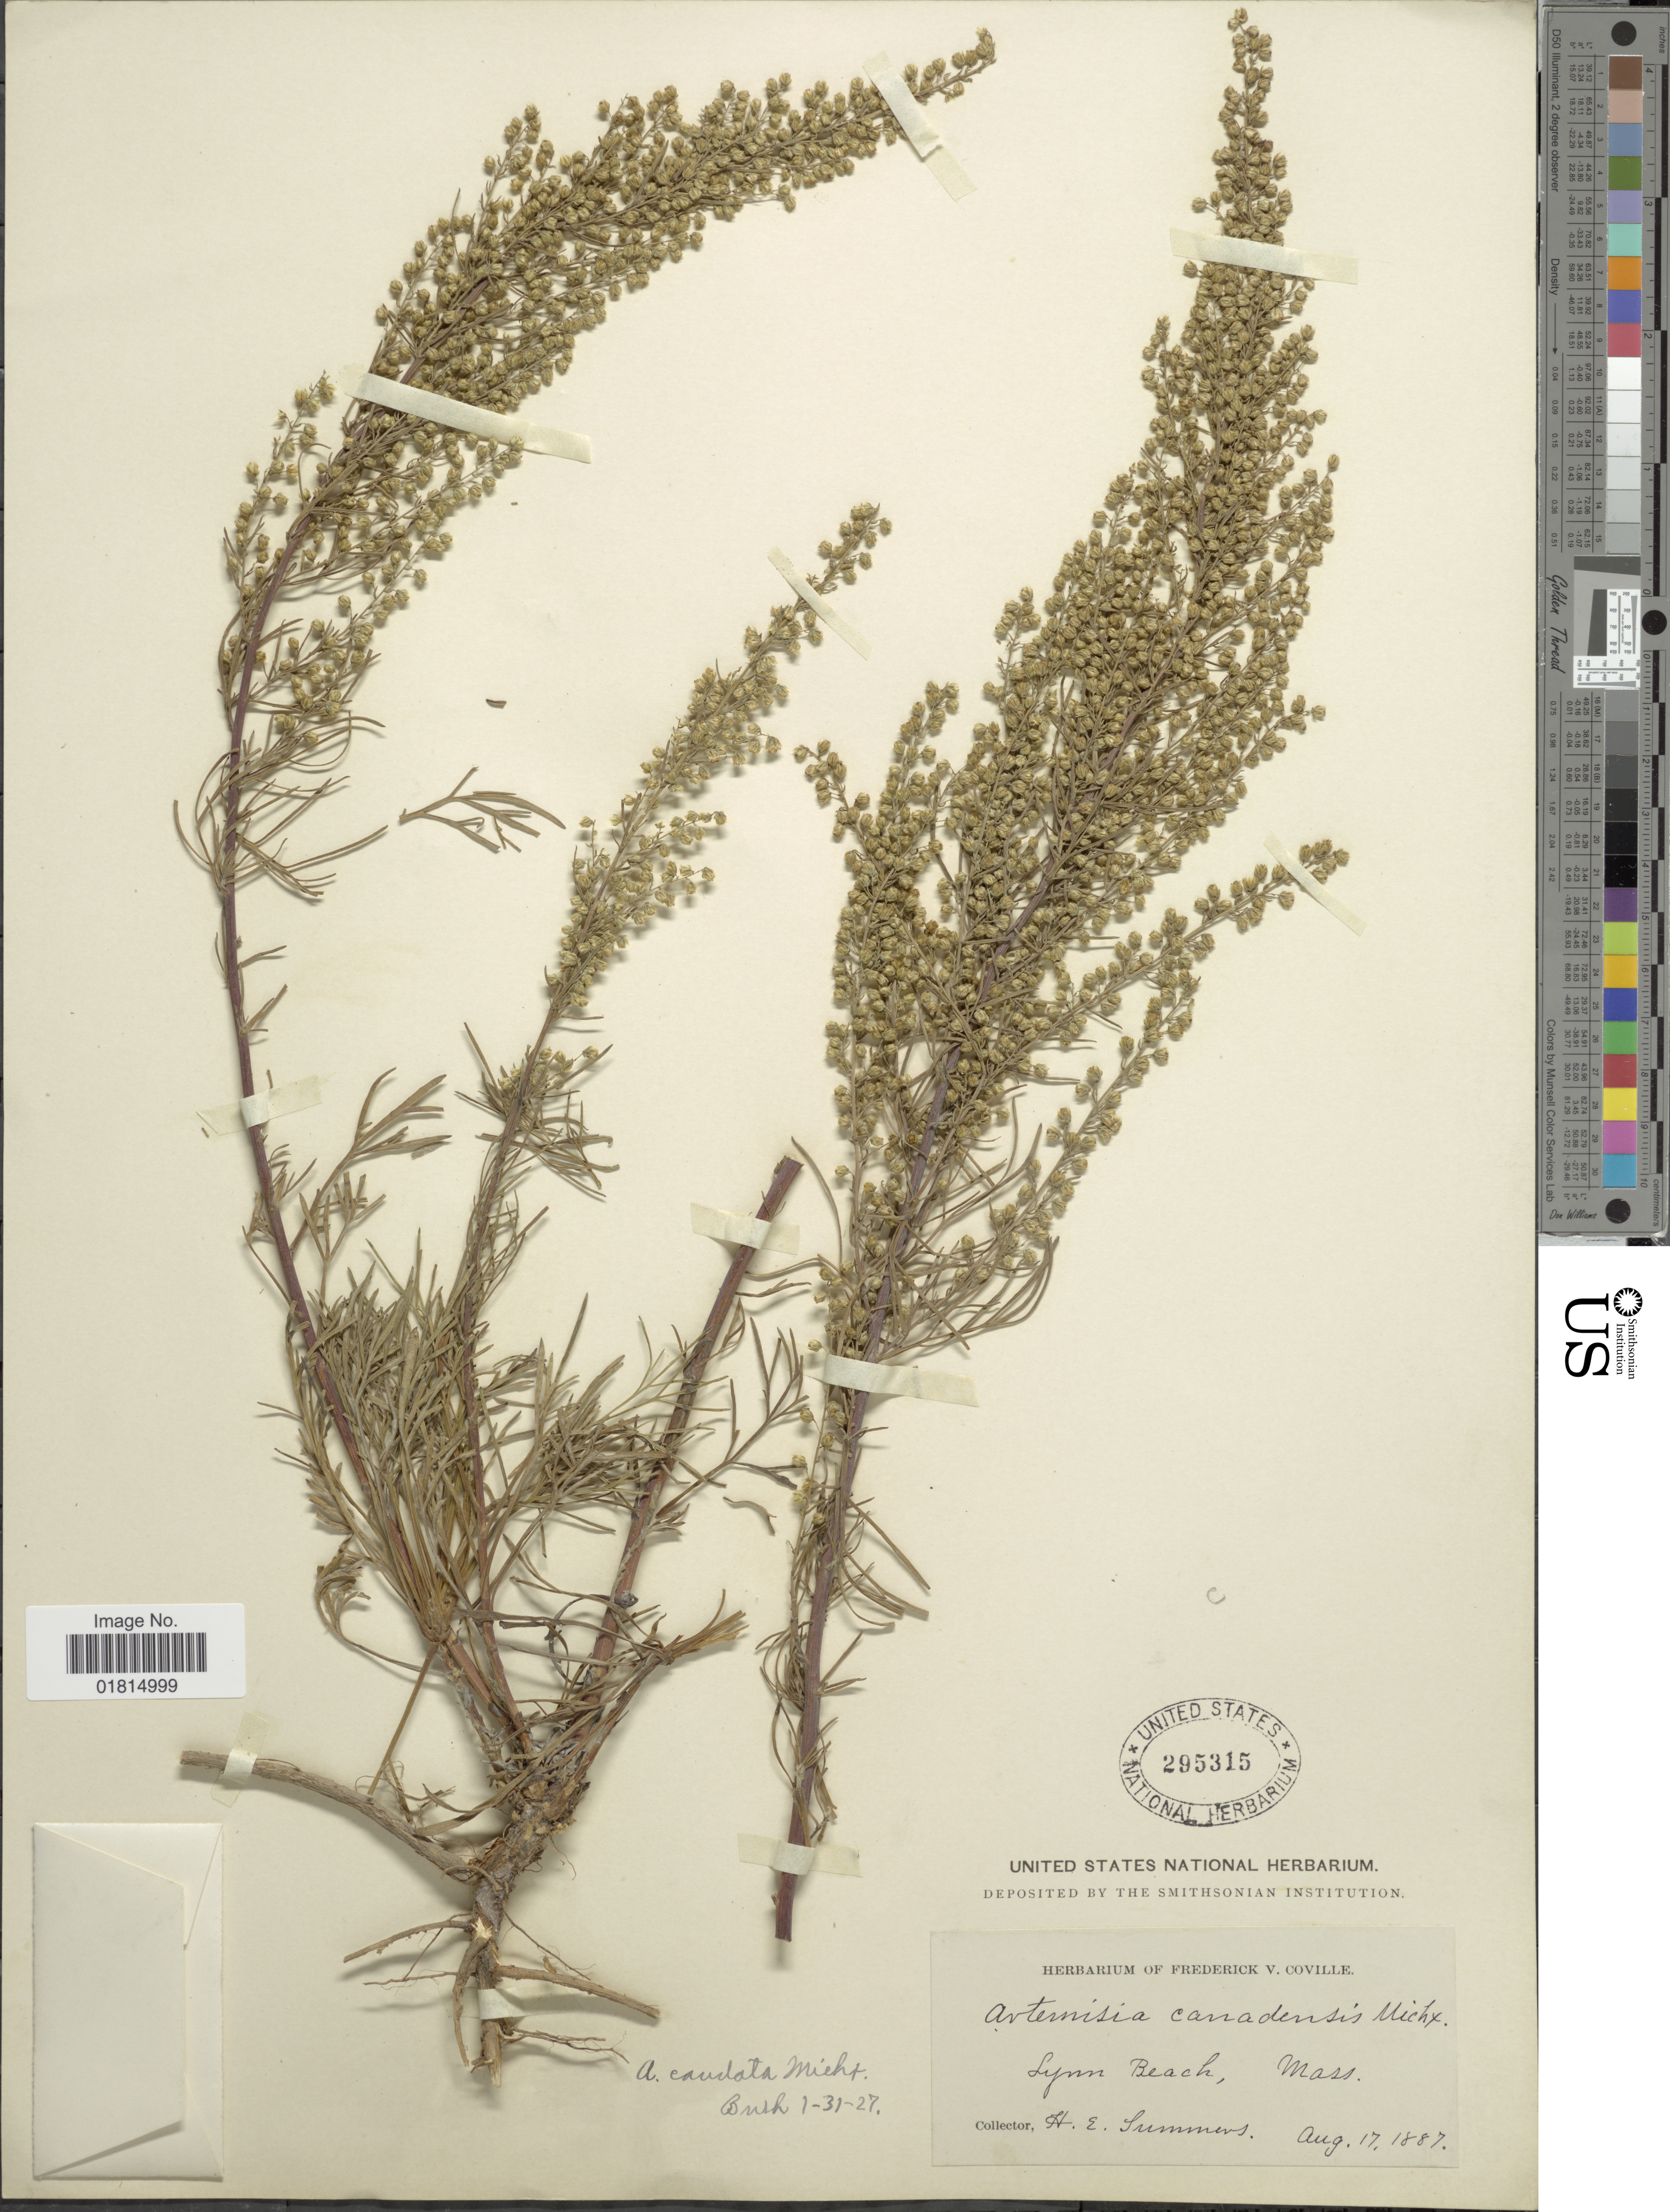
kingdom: Plantae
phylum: Tracheophyta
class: Magnoliopsida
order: Asterales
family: Asteraceae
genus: Artemisia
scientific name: Artemisia caudata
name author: Michx.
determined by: Bush, --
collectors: H. Summers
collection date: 1887-08-17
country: United States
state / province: Massachusetts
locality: Lynn Beach, Mass.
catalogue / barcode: US 295315